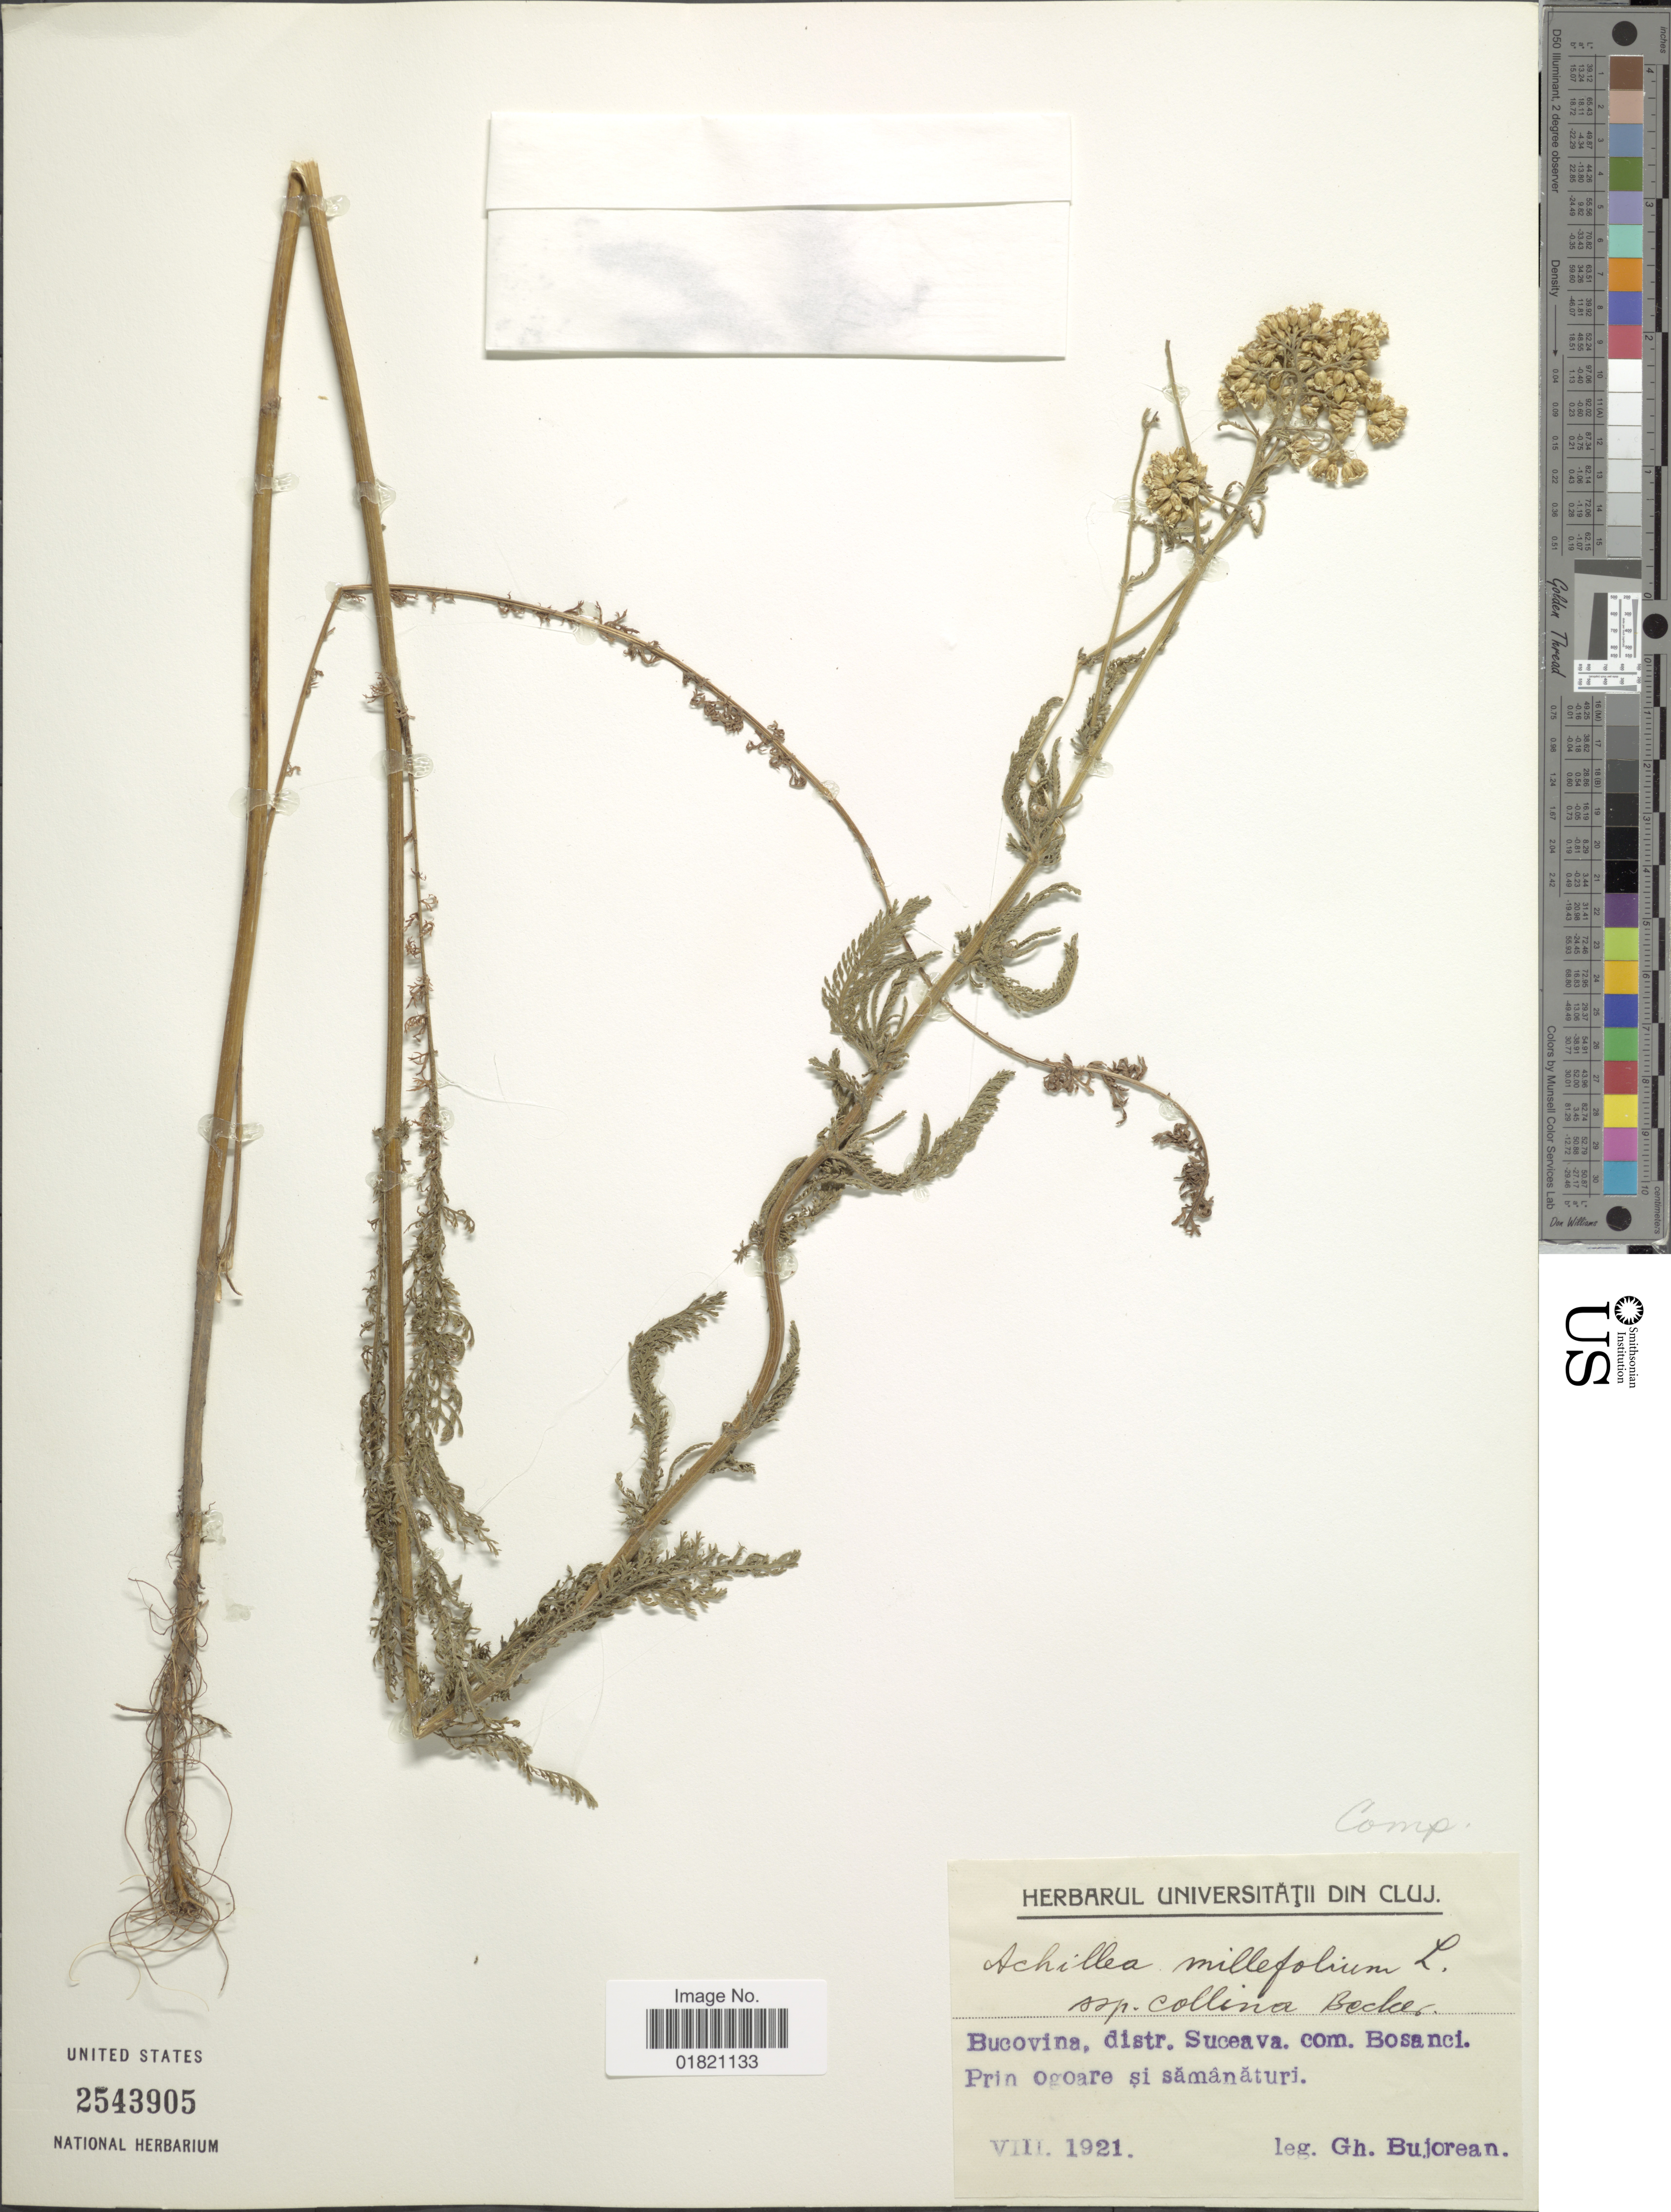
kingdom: Plantae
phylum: Tracheophyta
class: Magnoliopsida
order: Asterales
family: Asteraceae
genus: Achillea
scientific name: Achillea millefolium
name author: L.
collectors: G. Bujorean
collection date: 1921-08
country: Romania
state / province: Suceava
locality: Bucovina. com. Bosanci. Prin Ogoare si samanaturi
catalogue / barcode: US 2543905